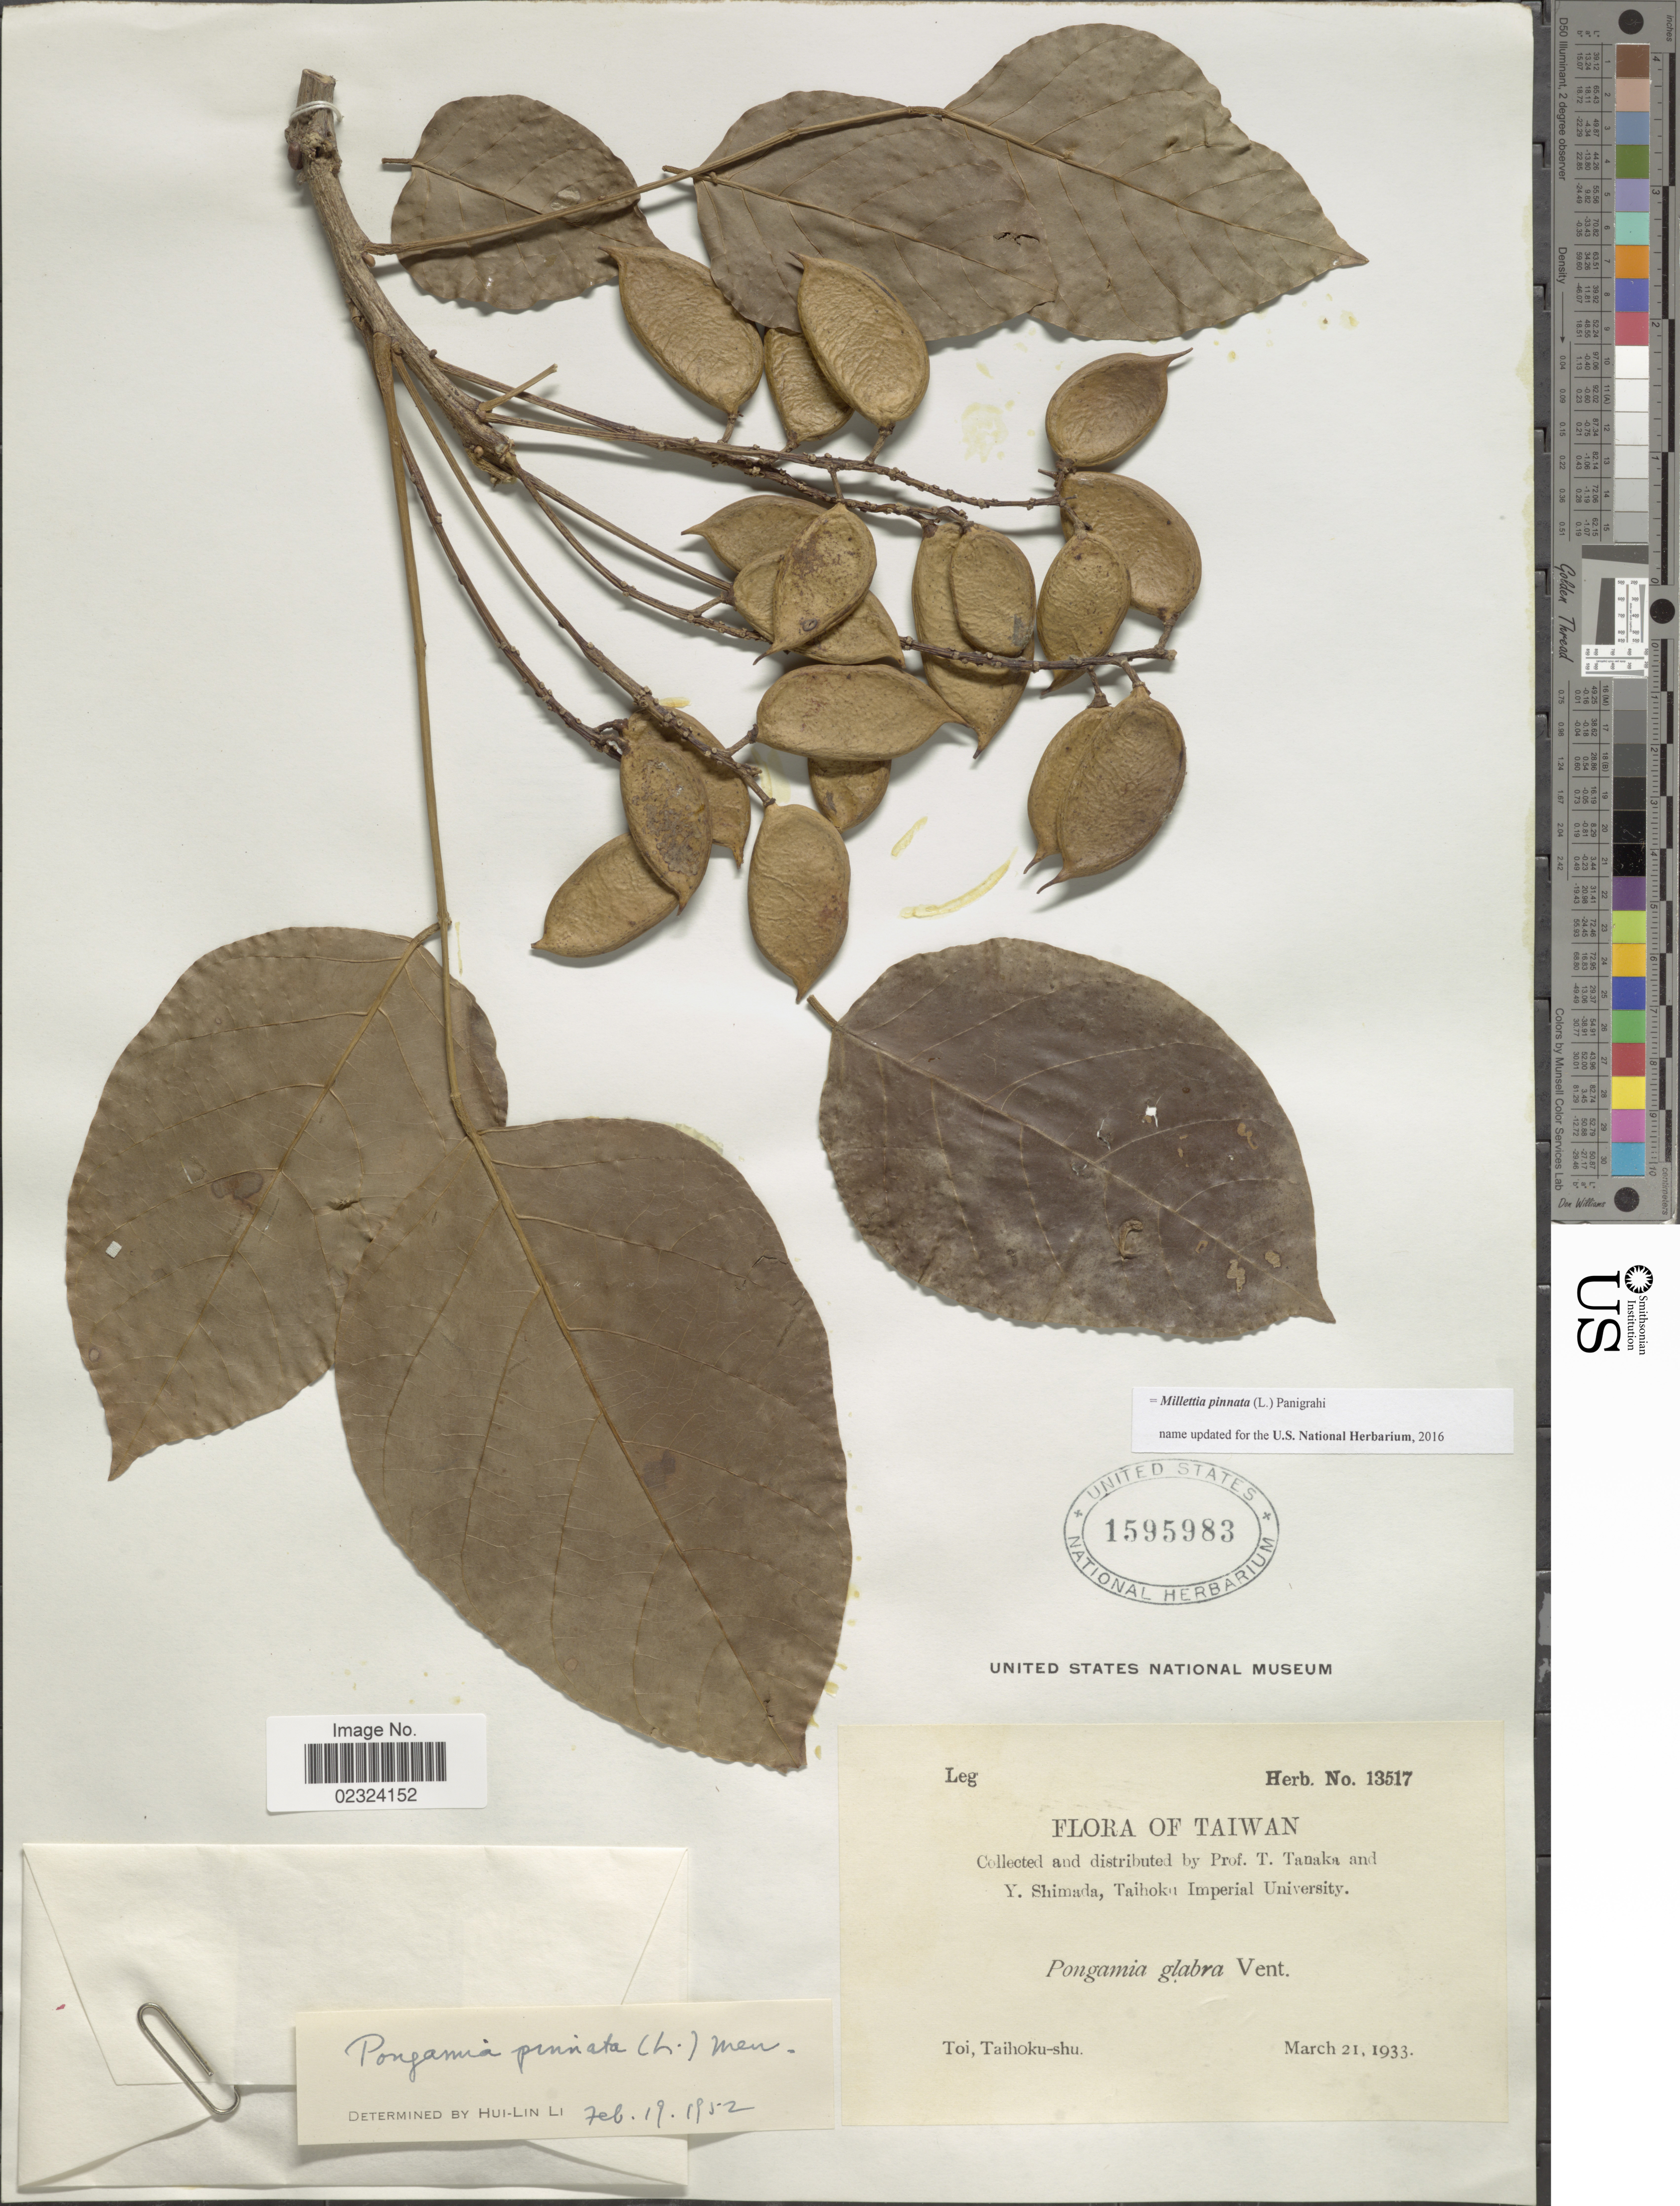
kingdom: Plantae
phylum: Tracheophyta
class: Magnoliopsida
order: Fabales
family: Fabaceae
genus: Millettia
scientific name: Millettia pinnata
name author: (L.) Panigrahi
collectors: T. Tanaka & Y. Shimada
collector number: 13517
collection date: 1933-03-21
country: Taiwan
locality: Toi, Taihoku-shu.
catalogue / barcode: US 1595983